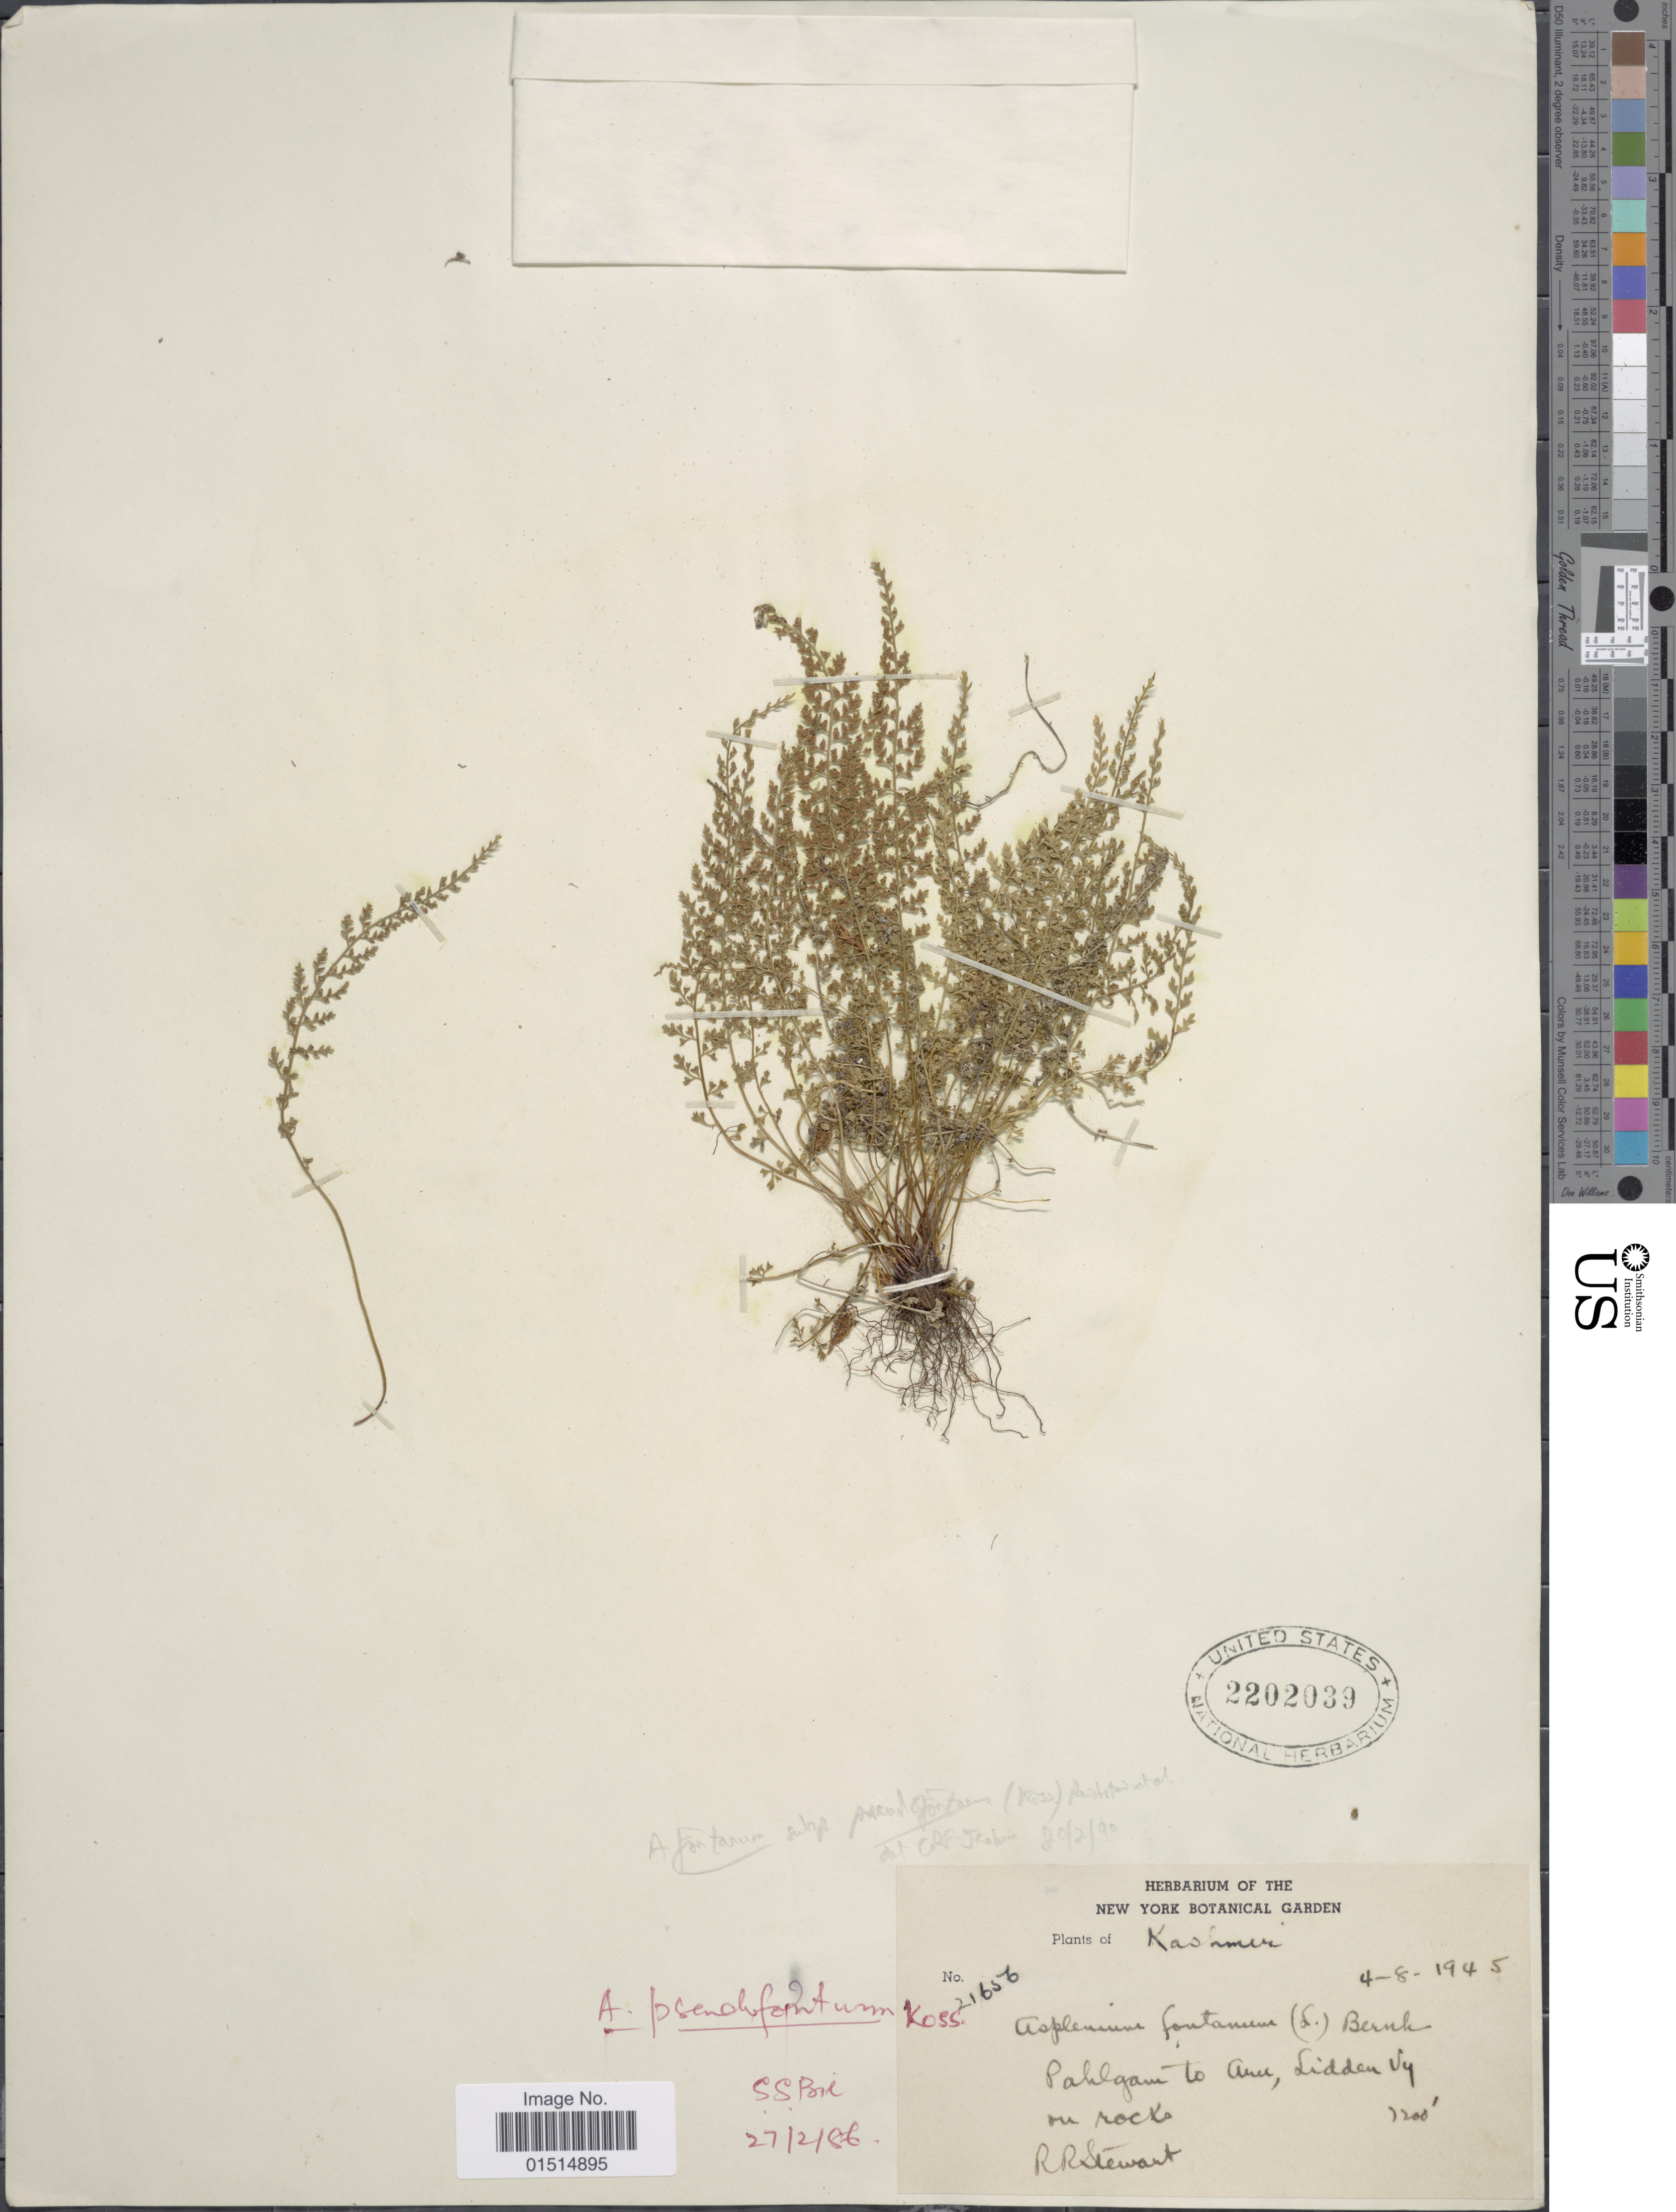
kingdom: Plantae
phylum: Tracheophyta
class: Polypodiopsida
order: Polypodiales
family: Aspleniaceae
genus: Asplenium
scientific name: Asplenium fontanum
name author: (L.) Bernh.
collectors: R. R. Stewart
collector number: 21656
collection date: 1945-08-04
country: India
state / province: Jammu and Kashmir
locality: Kashmir, Pahlgam to Aru, Lidder Valley on rocks.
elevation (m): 671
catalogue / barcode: US 2202039